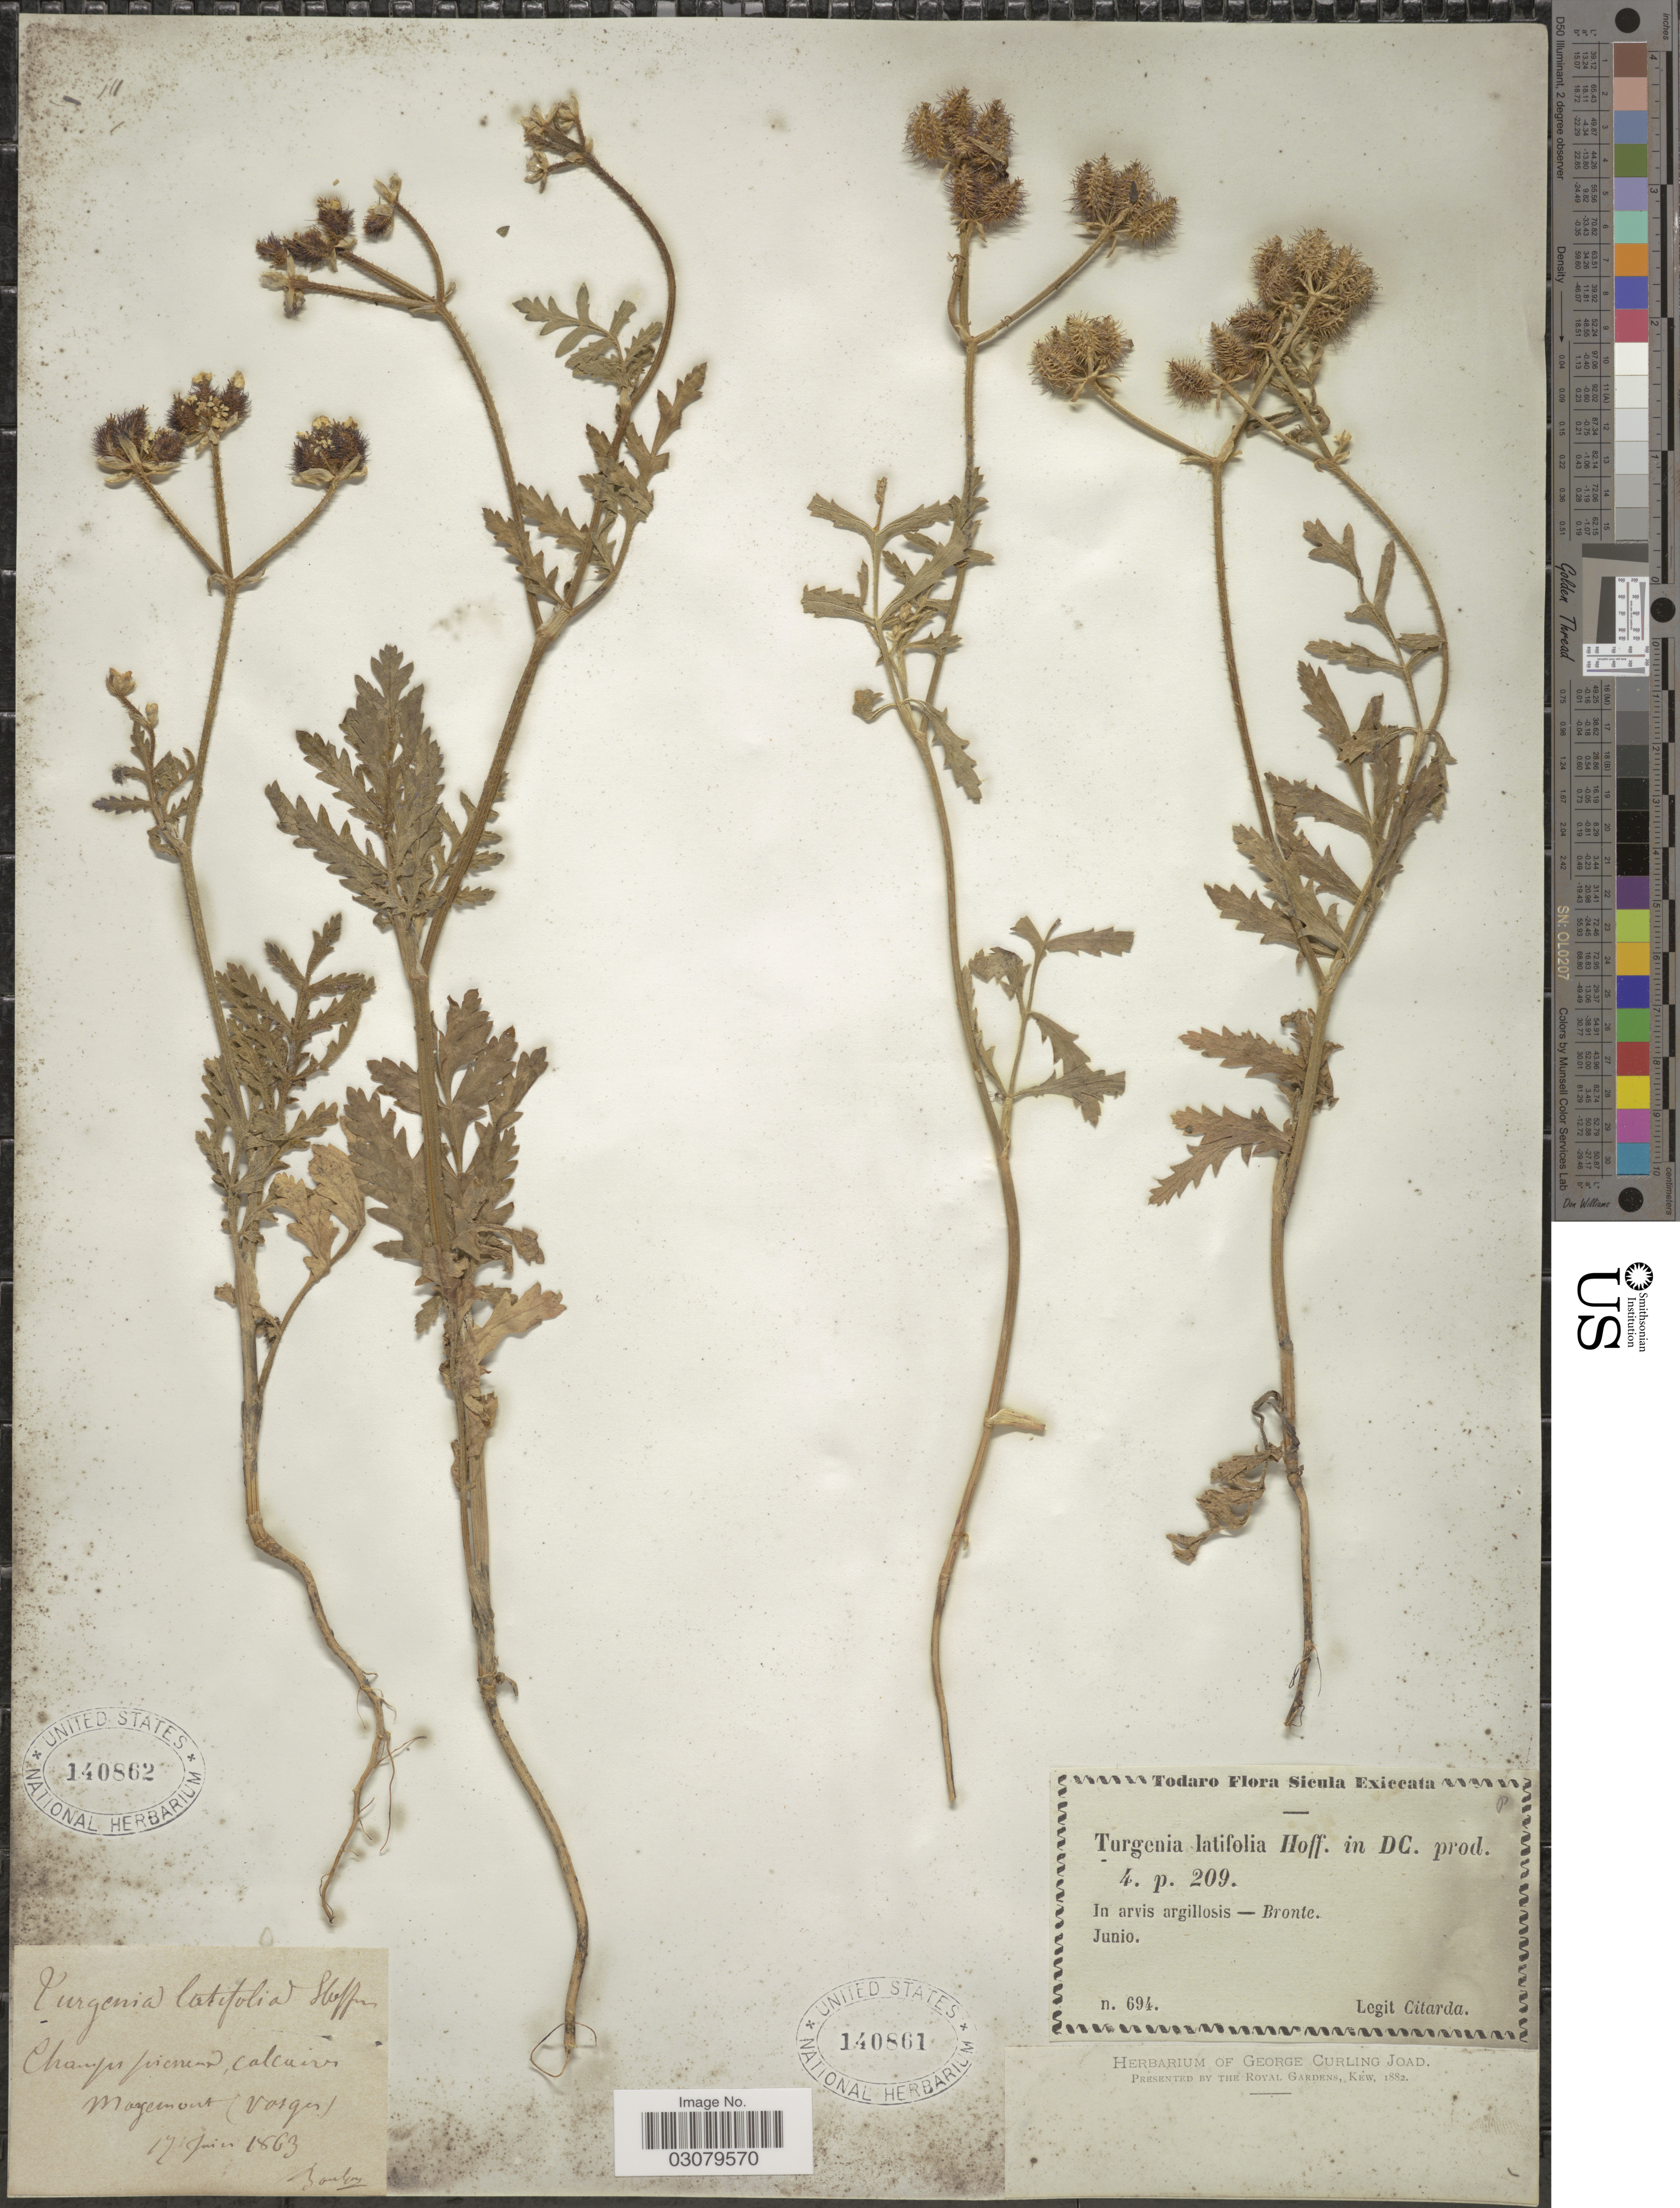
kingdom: Plantae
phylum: Tracheophyta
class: Magnoliopsida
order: Apiales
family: Apiaceae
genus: Caucalis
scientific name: Caucalis latifolia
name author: L.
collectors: Citarda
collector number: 694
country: Italy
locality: Sicula. Bronte.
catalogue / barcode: US 140861